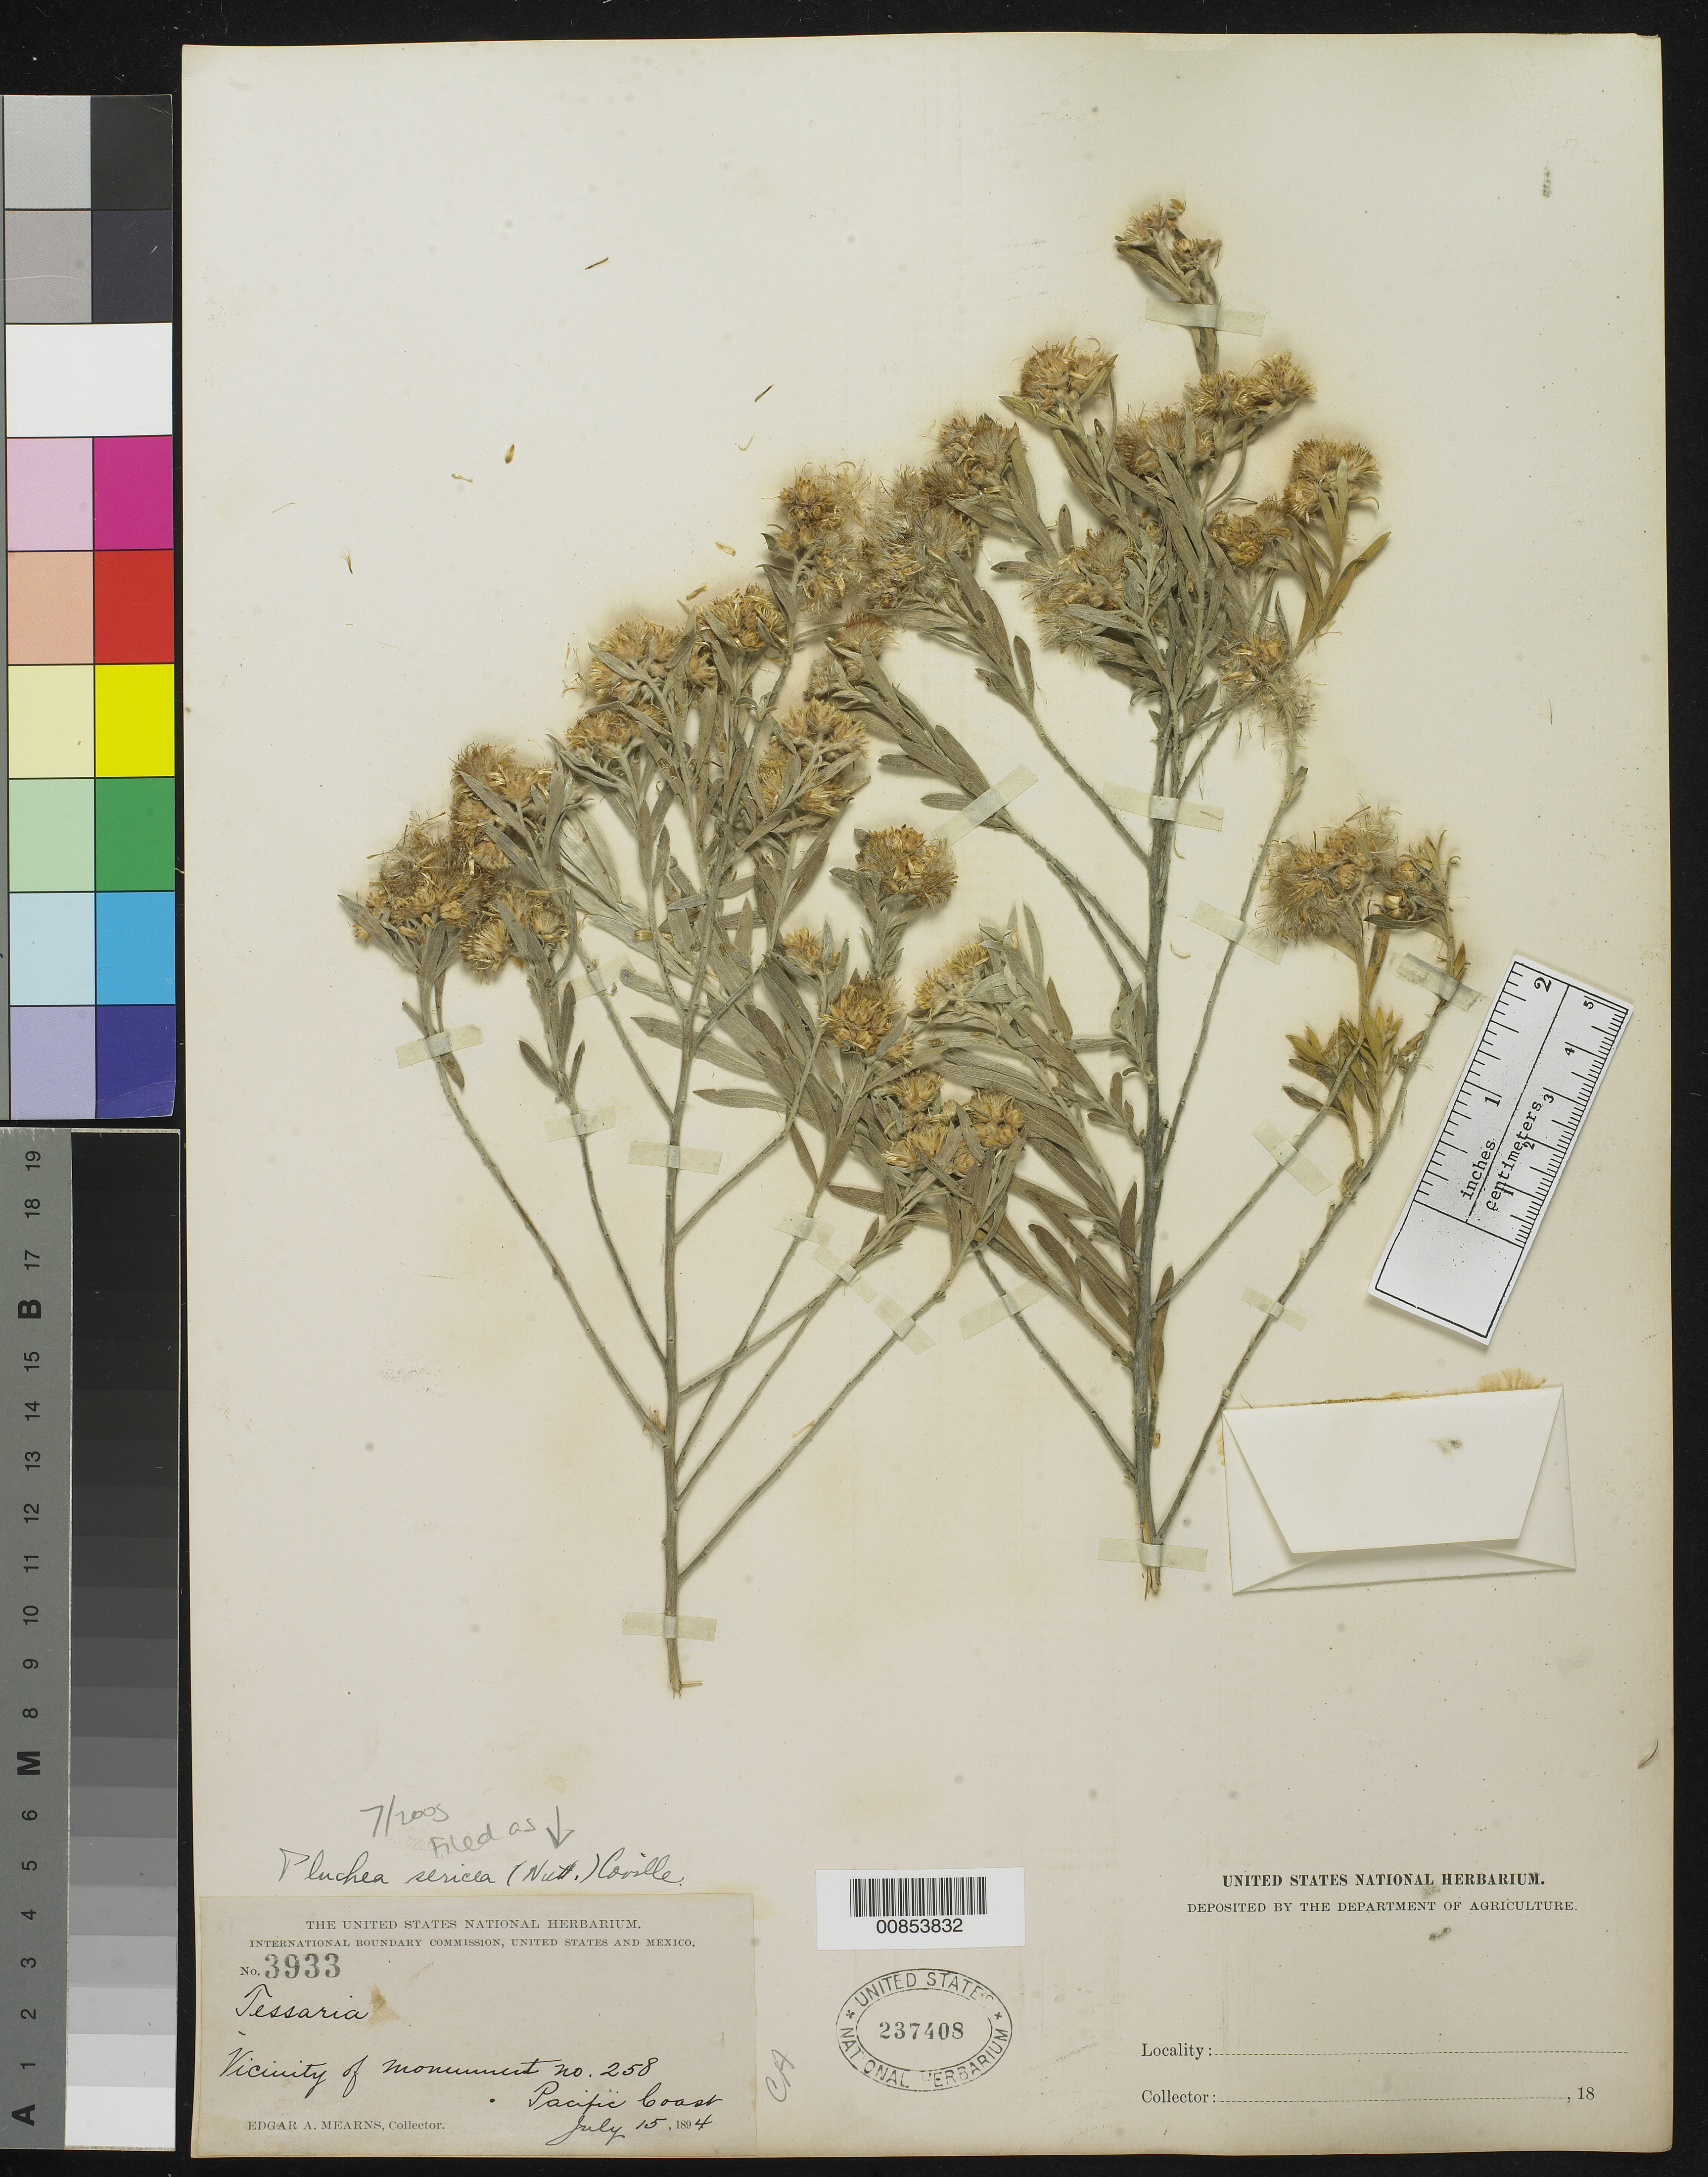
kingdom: Plantae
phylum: Tracheophyta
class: Magnoliopsida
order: Asterales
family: Asteraceae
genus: Pluchea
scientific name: Pluchea sericea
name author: (Nutt.) Coville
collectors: E. A. Mearns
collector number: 3933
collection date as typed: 15 Jul 1894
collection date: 1894-07-15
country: United States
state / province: California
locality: Vicinity of monument no. 258. Pacific Coast.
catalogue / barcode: US 237408